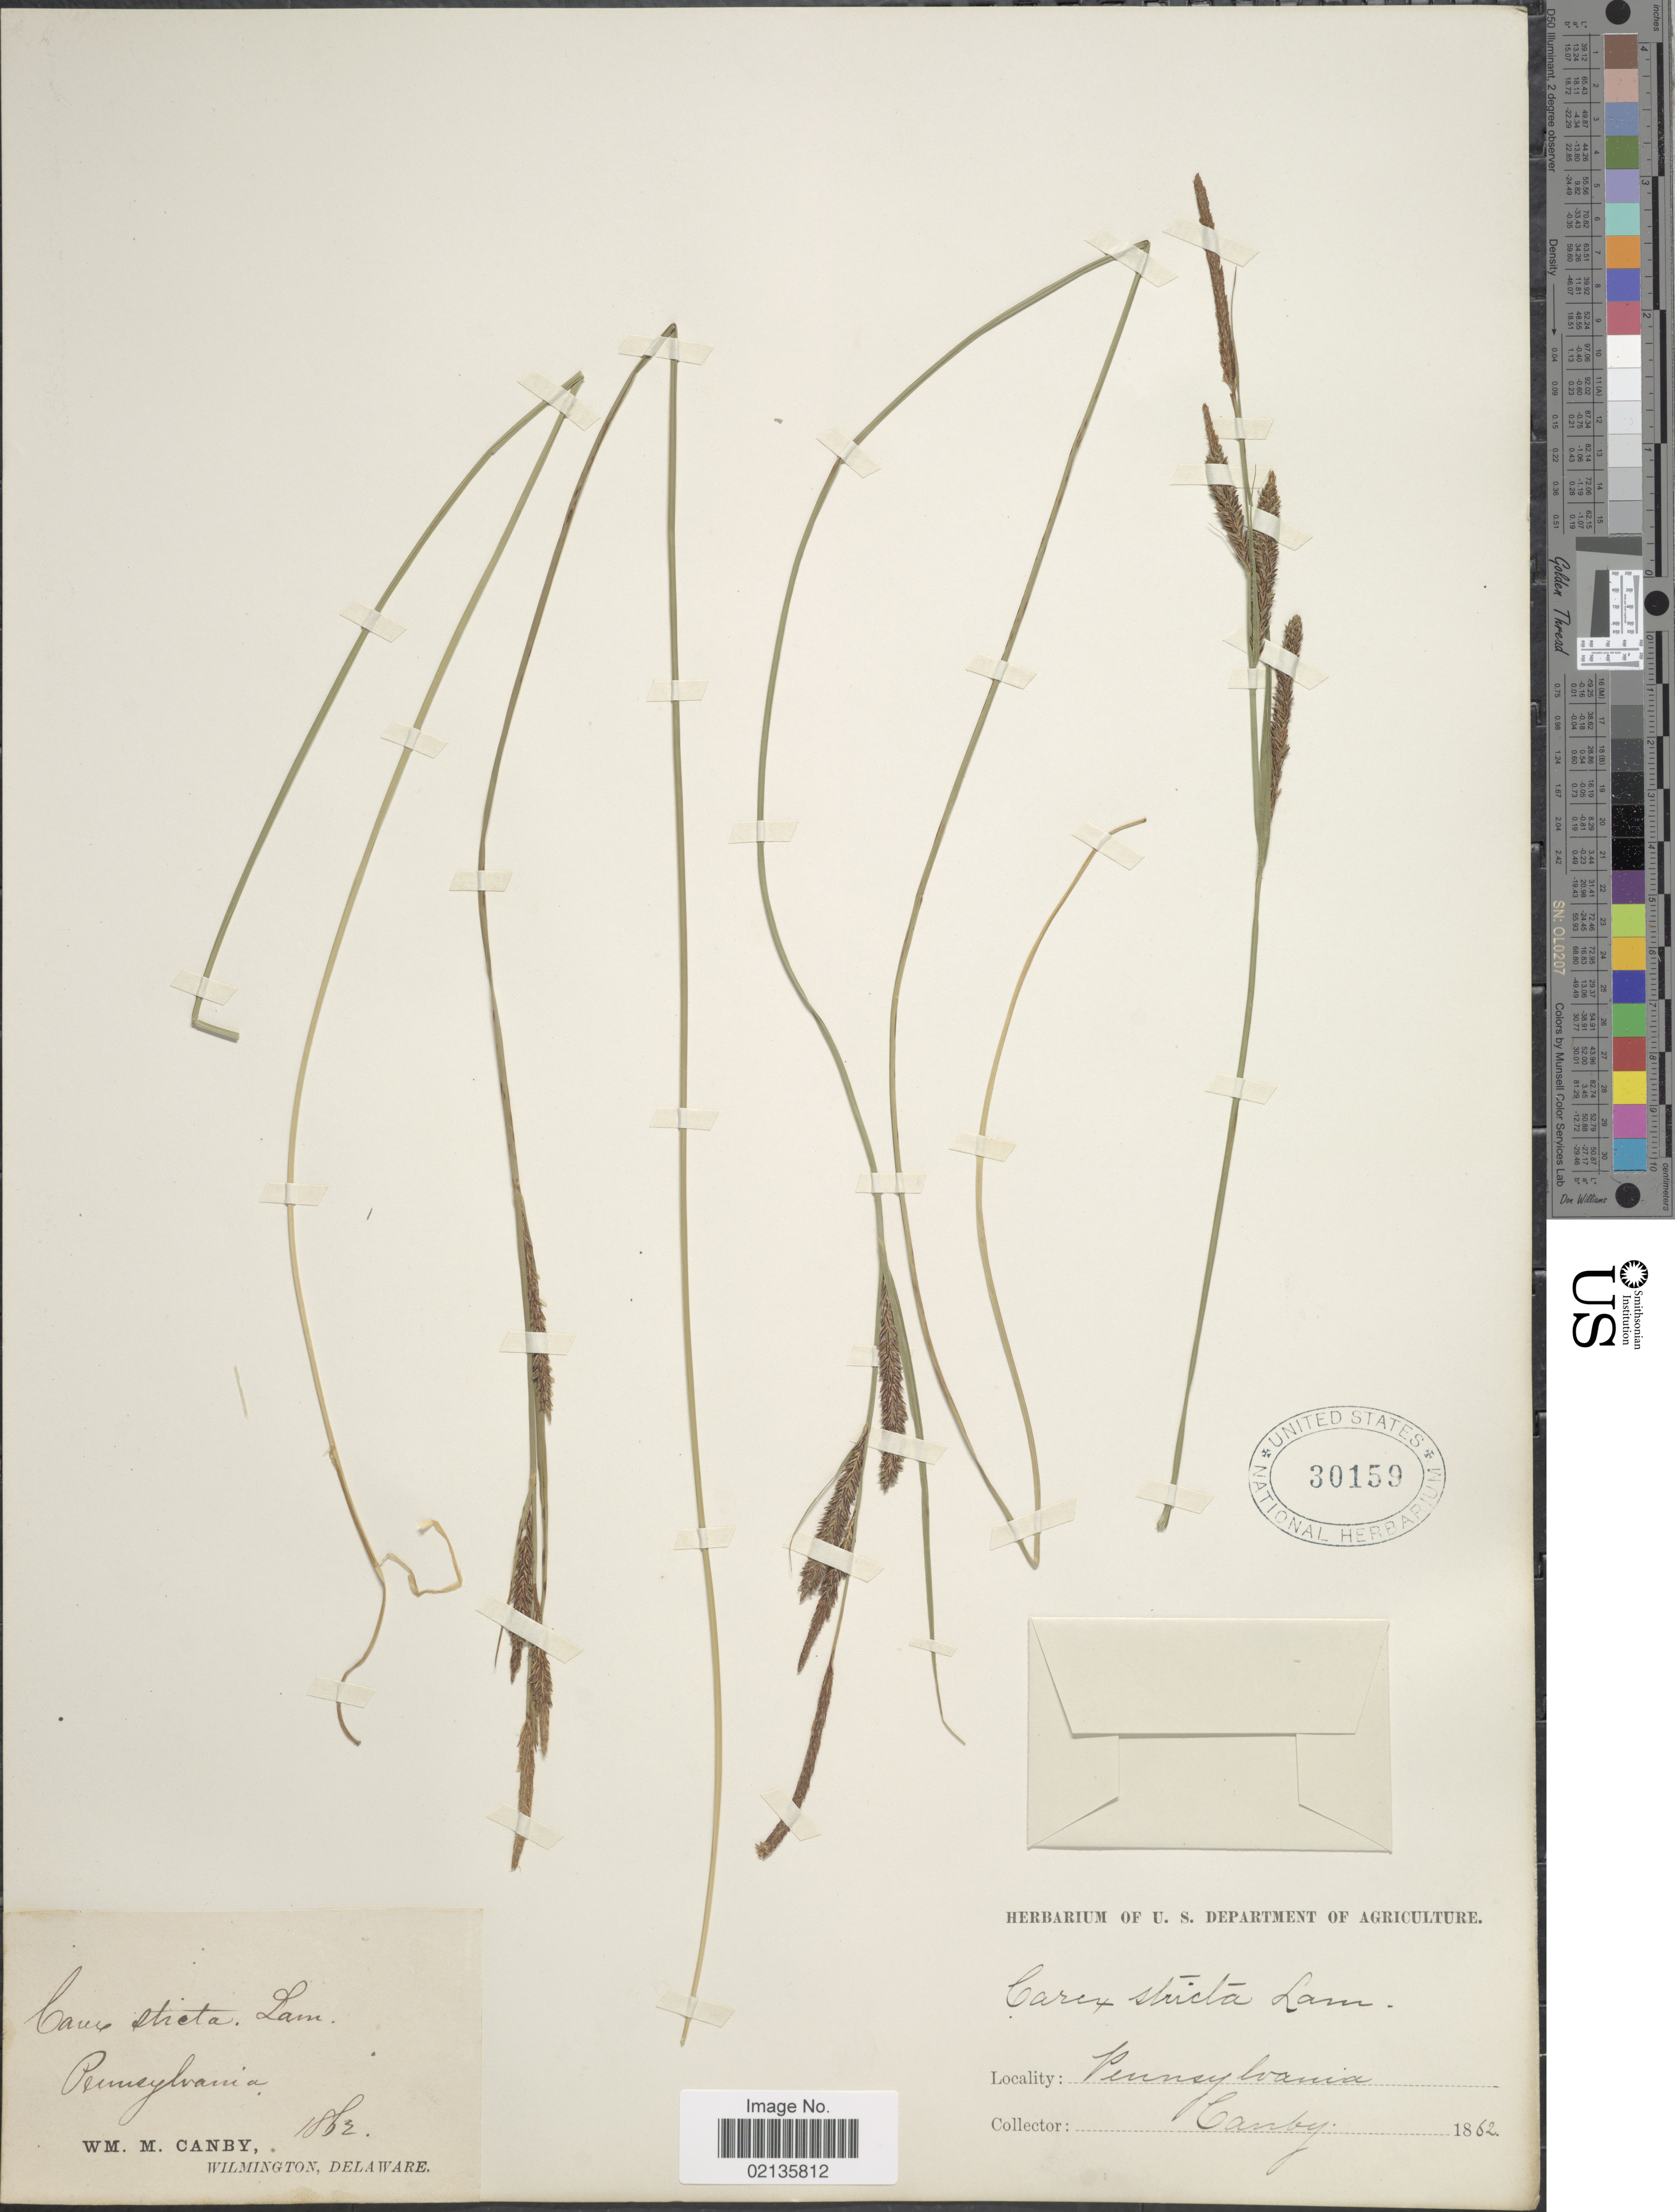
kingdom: Plantae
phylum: Tracheophyta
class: Liliopsida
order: Poales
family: Cyperaceae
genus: Carex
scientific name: Carex stricta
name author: Lam.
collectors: W. M. Canby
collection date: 1862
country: United States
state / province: Pennsylvania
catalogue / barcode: US 30159